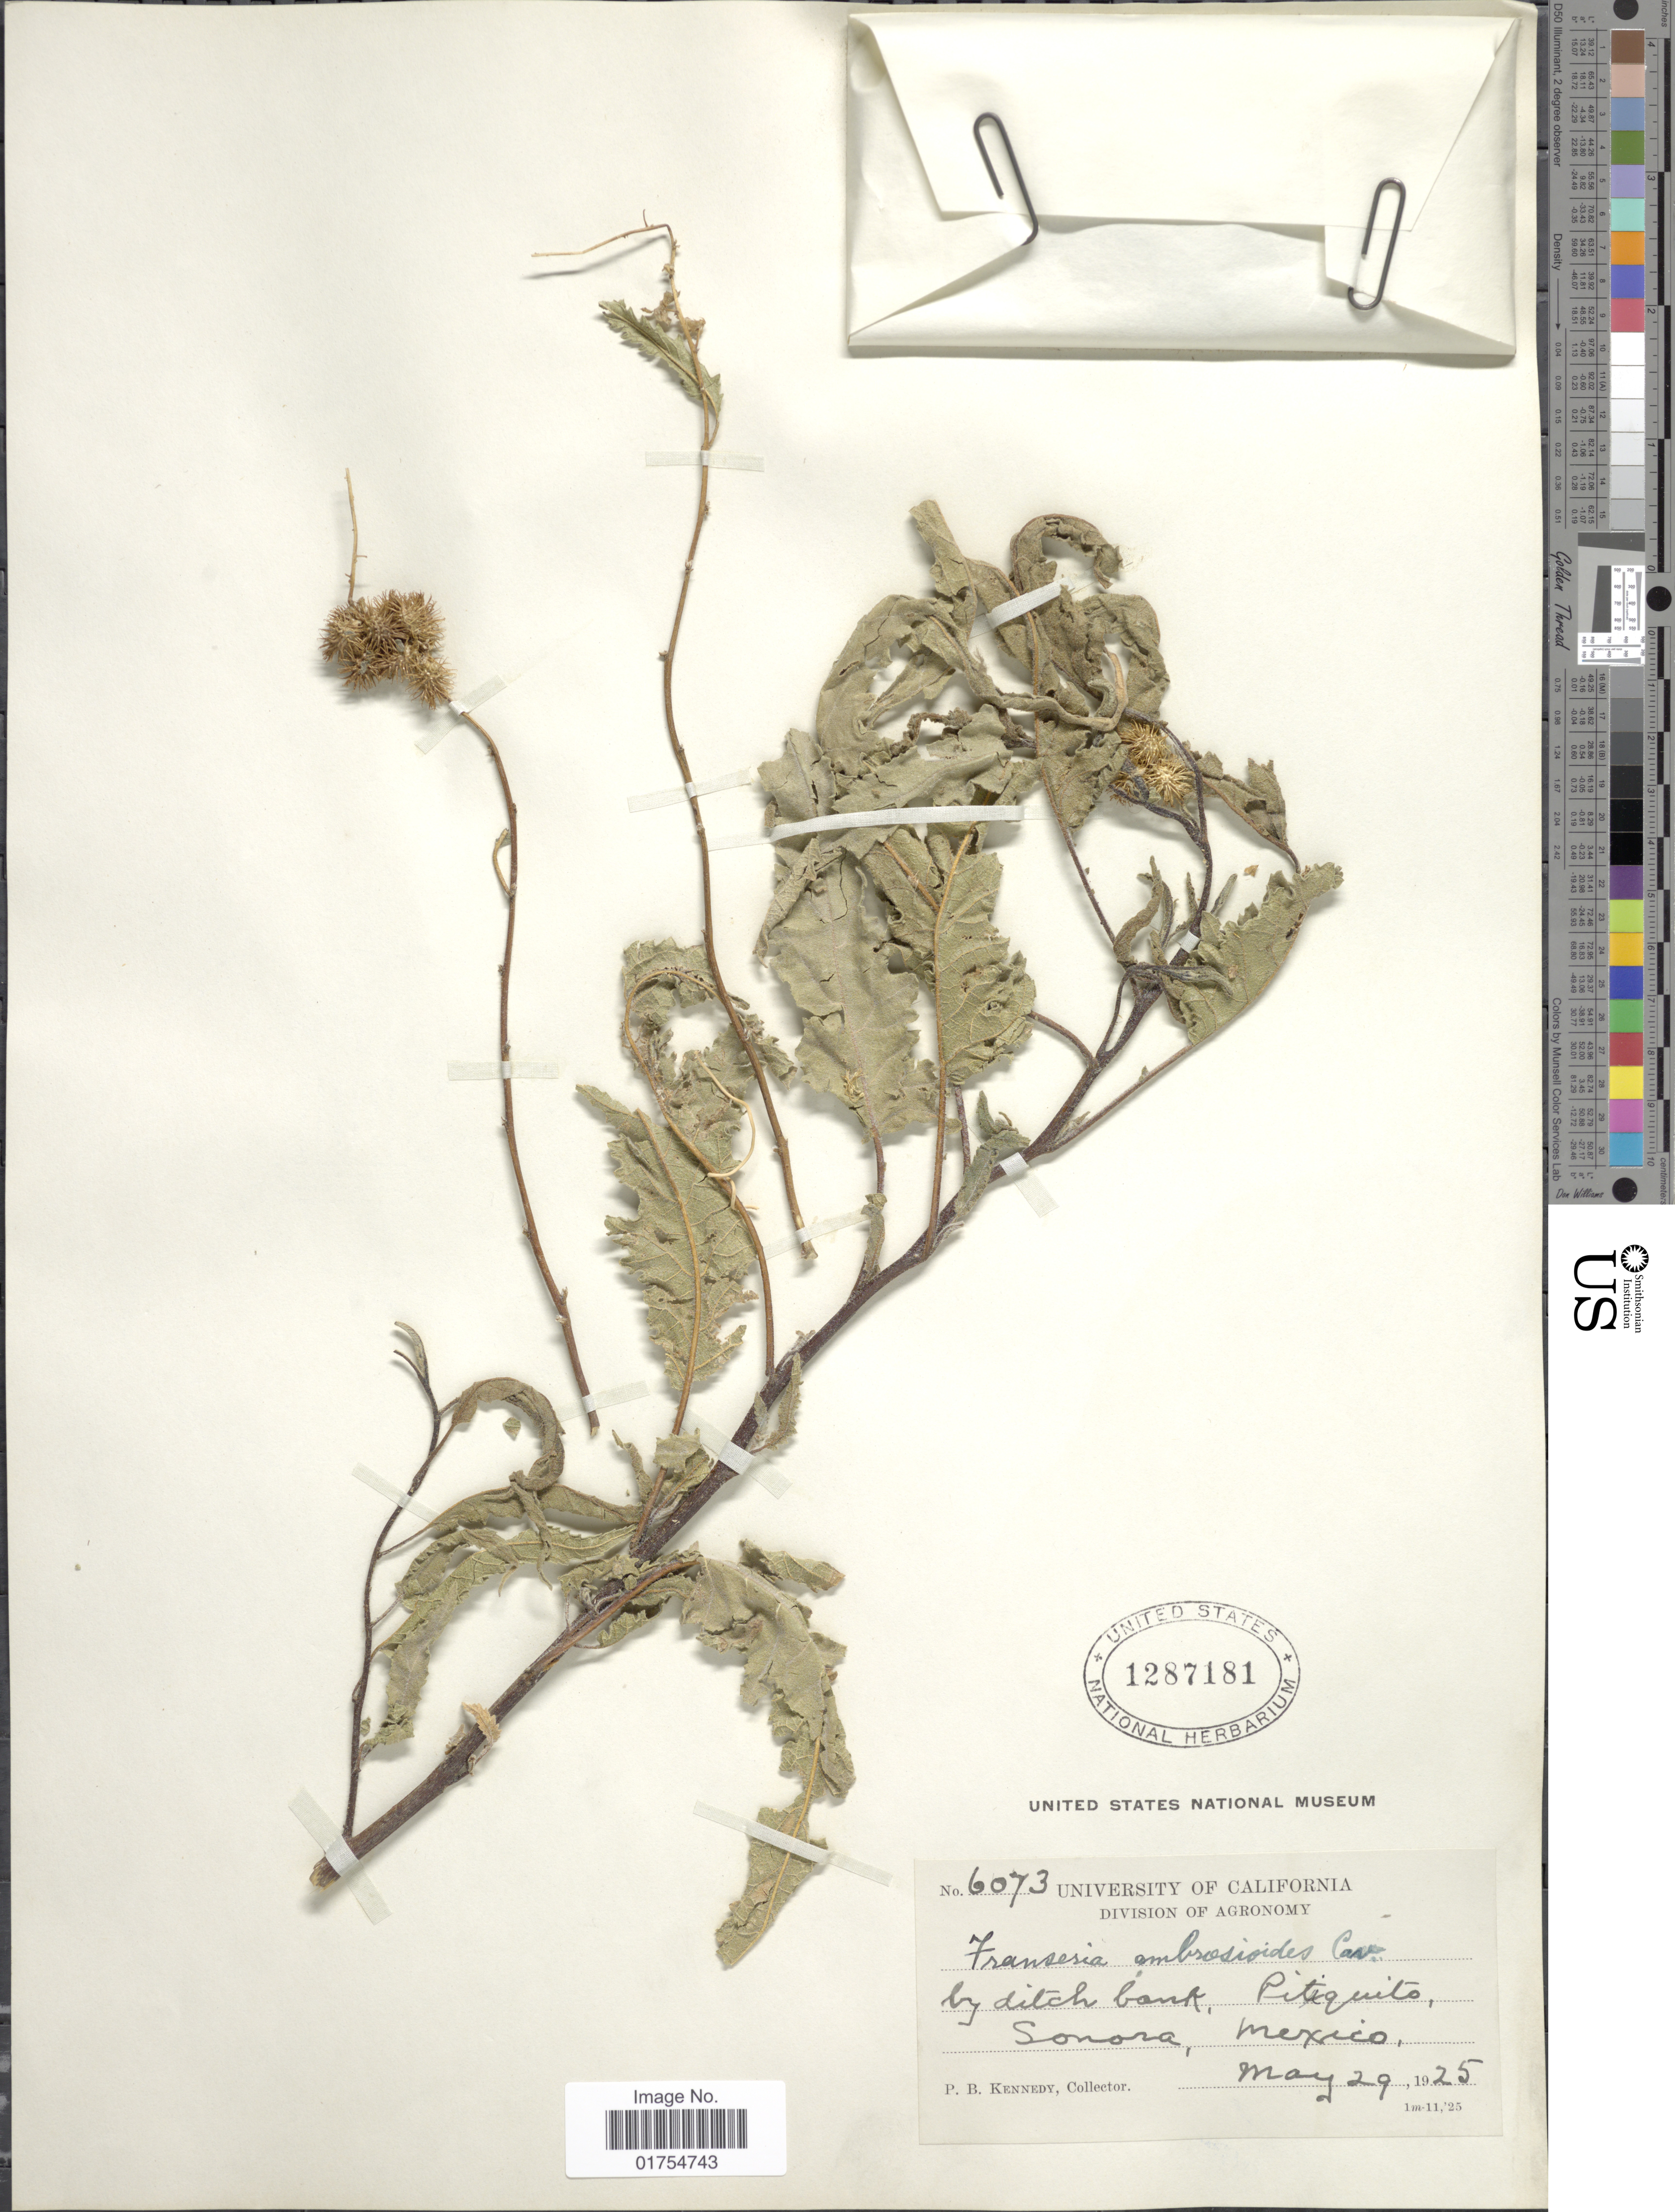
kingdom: Plantae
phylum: Tracheophyta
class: Magnoliopsida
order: Asterales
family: Asteraceae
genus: Franseria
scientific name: Franseria ambrosioides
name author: Cav.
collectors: P. B. Kennedy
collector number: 6073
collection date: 1925-05-29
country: Mexico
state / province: Sonora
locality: Pitiquito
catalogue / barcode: US 1287181